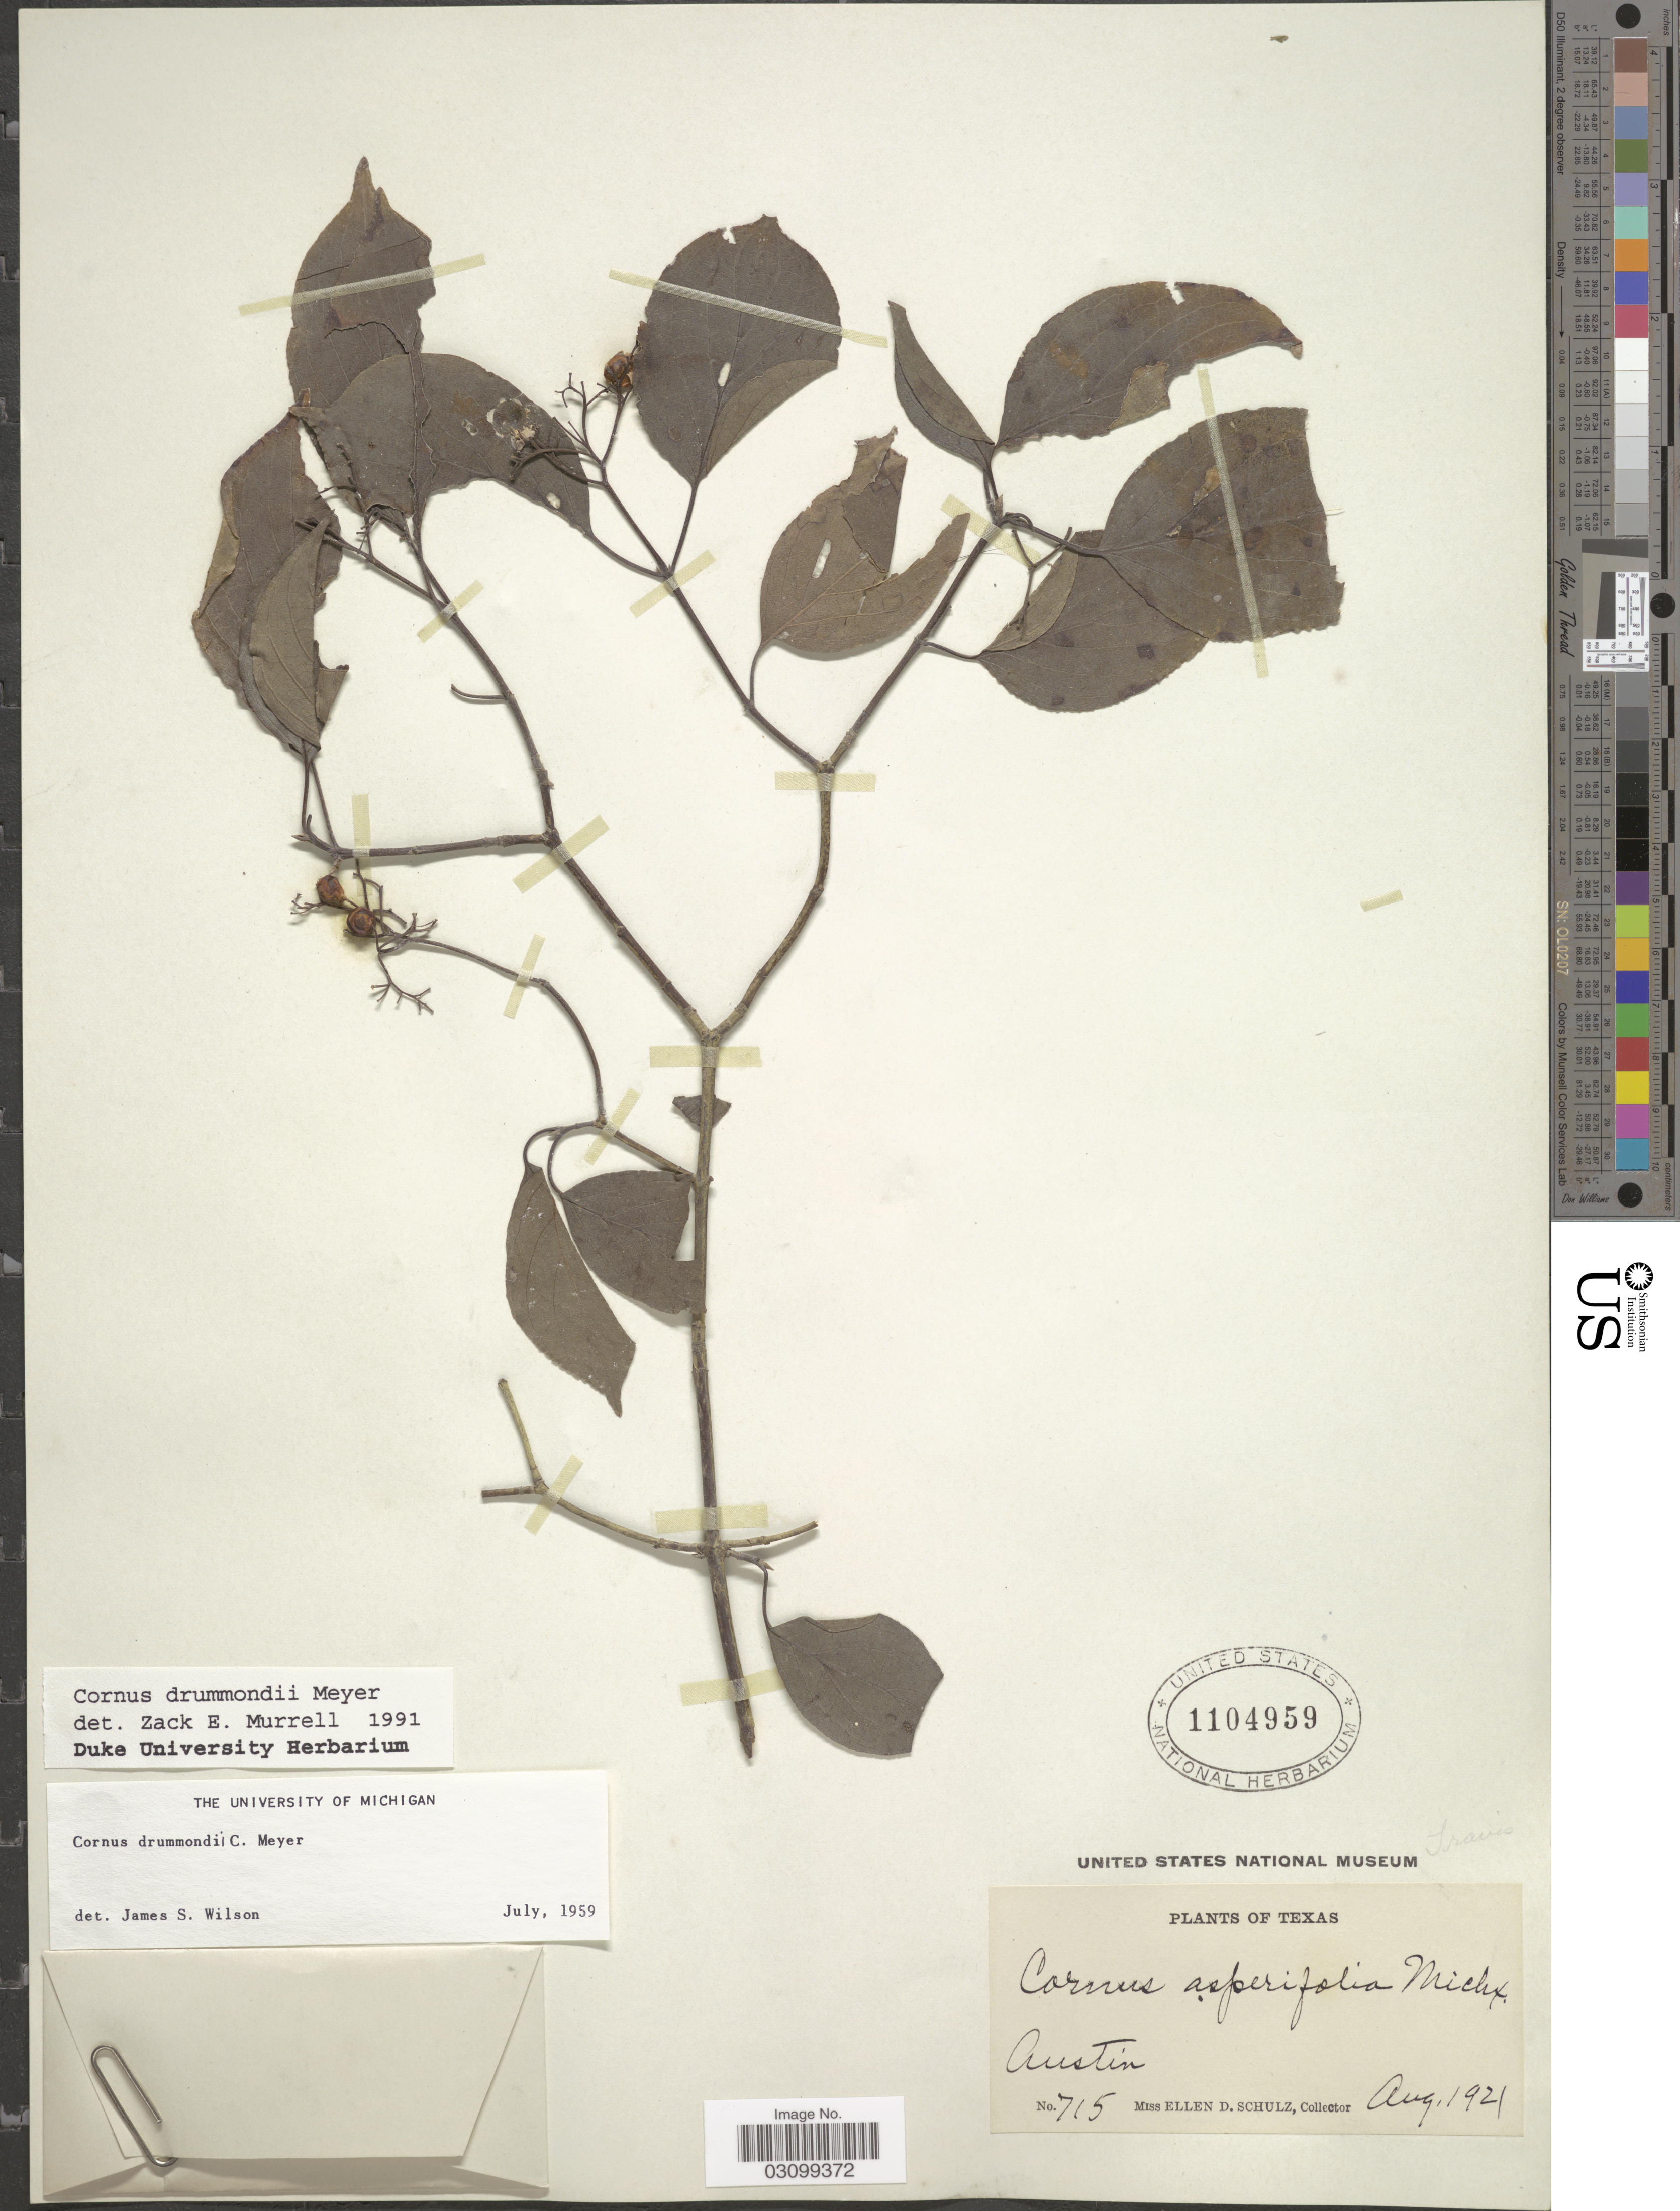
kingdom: Plantae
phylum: Tracheophyta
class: Magnoliopsida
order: Cornales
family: Cornaceae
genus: Cornus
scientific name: Cornus drummondii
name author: C.A. Mey.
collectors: E. D. Schulz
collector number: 715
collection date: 1921-08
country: United States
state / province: Texas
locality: Austin.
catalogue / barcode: US 1104959